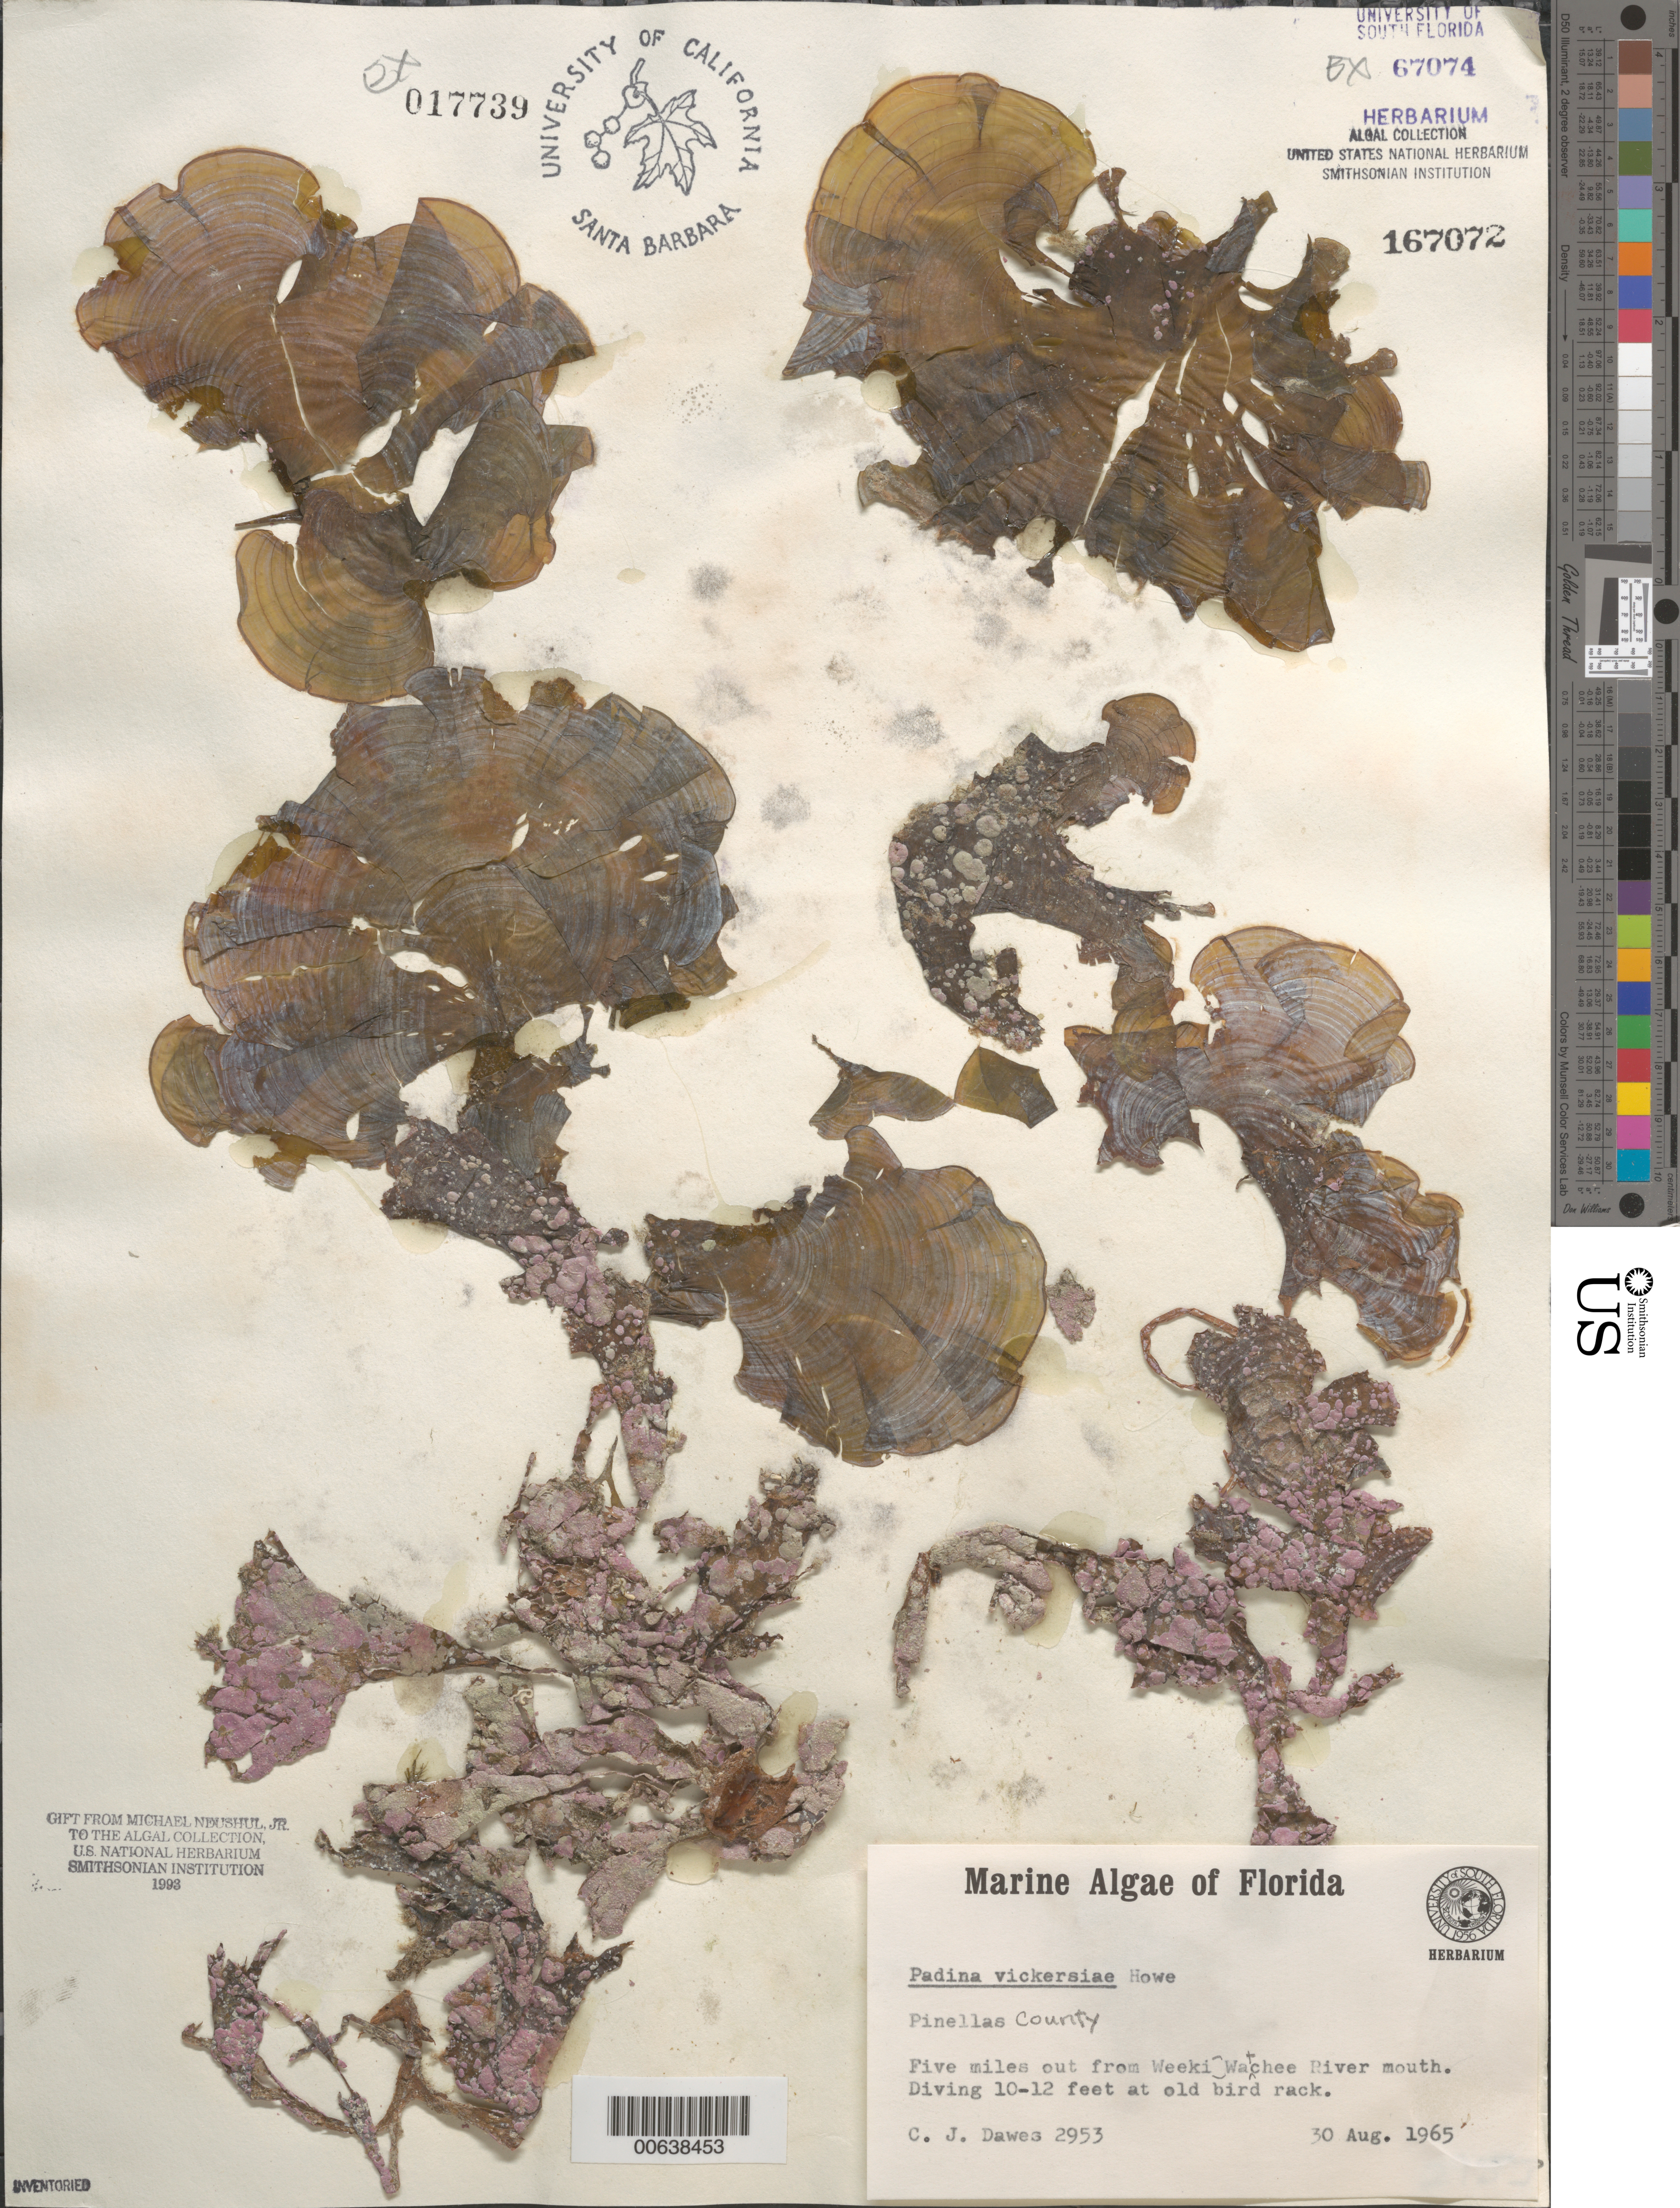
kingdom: Chromista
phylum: Ochrophyta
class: Phaeophyceae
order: Dictyotales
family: Dictyotaceae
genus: Padina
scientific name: Padina gymnospora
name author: (Kütz.) O.G. Sond.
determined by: Algae name updating Project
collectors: C. Dawes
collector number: CJD 2953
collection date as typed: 30 Aug 1965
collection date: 1965-08-30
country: United States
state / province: Florida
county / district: Hernando County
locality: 5 miles out from Weeki Wachee River mouth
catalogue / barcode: US 167072